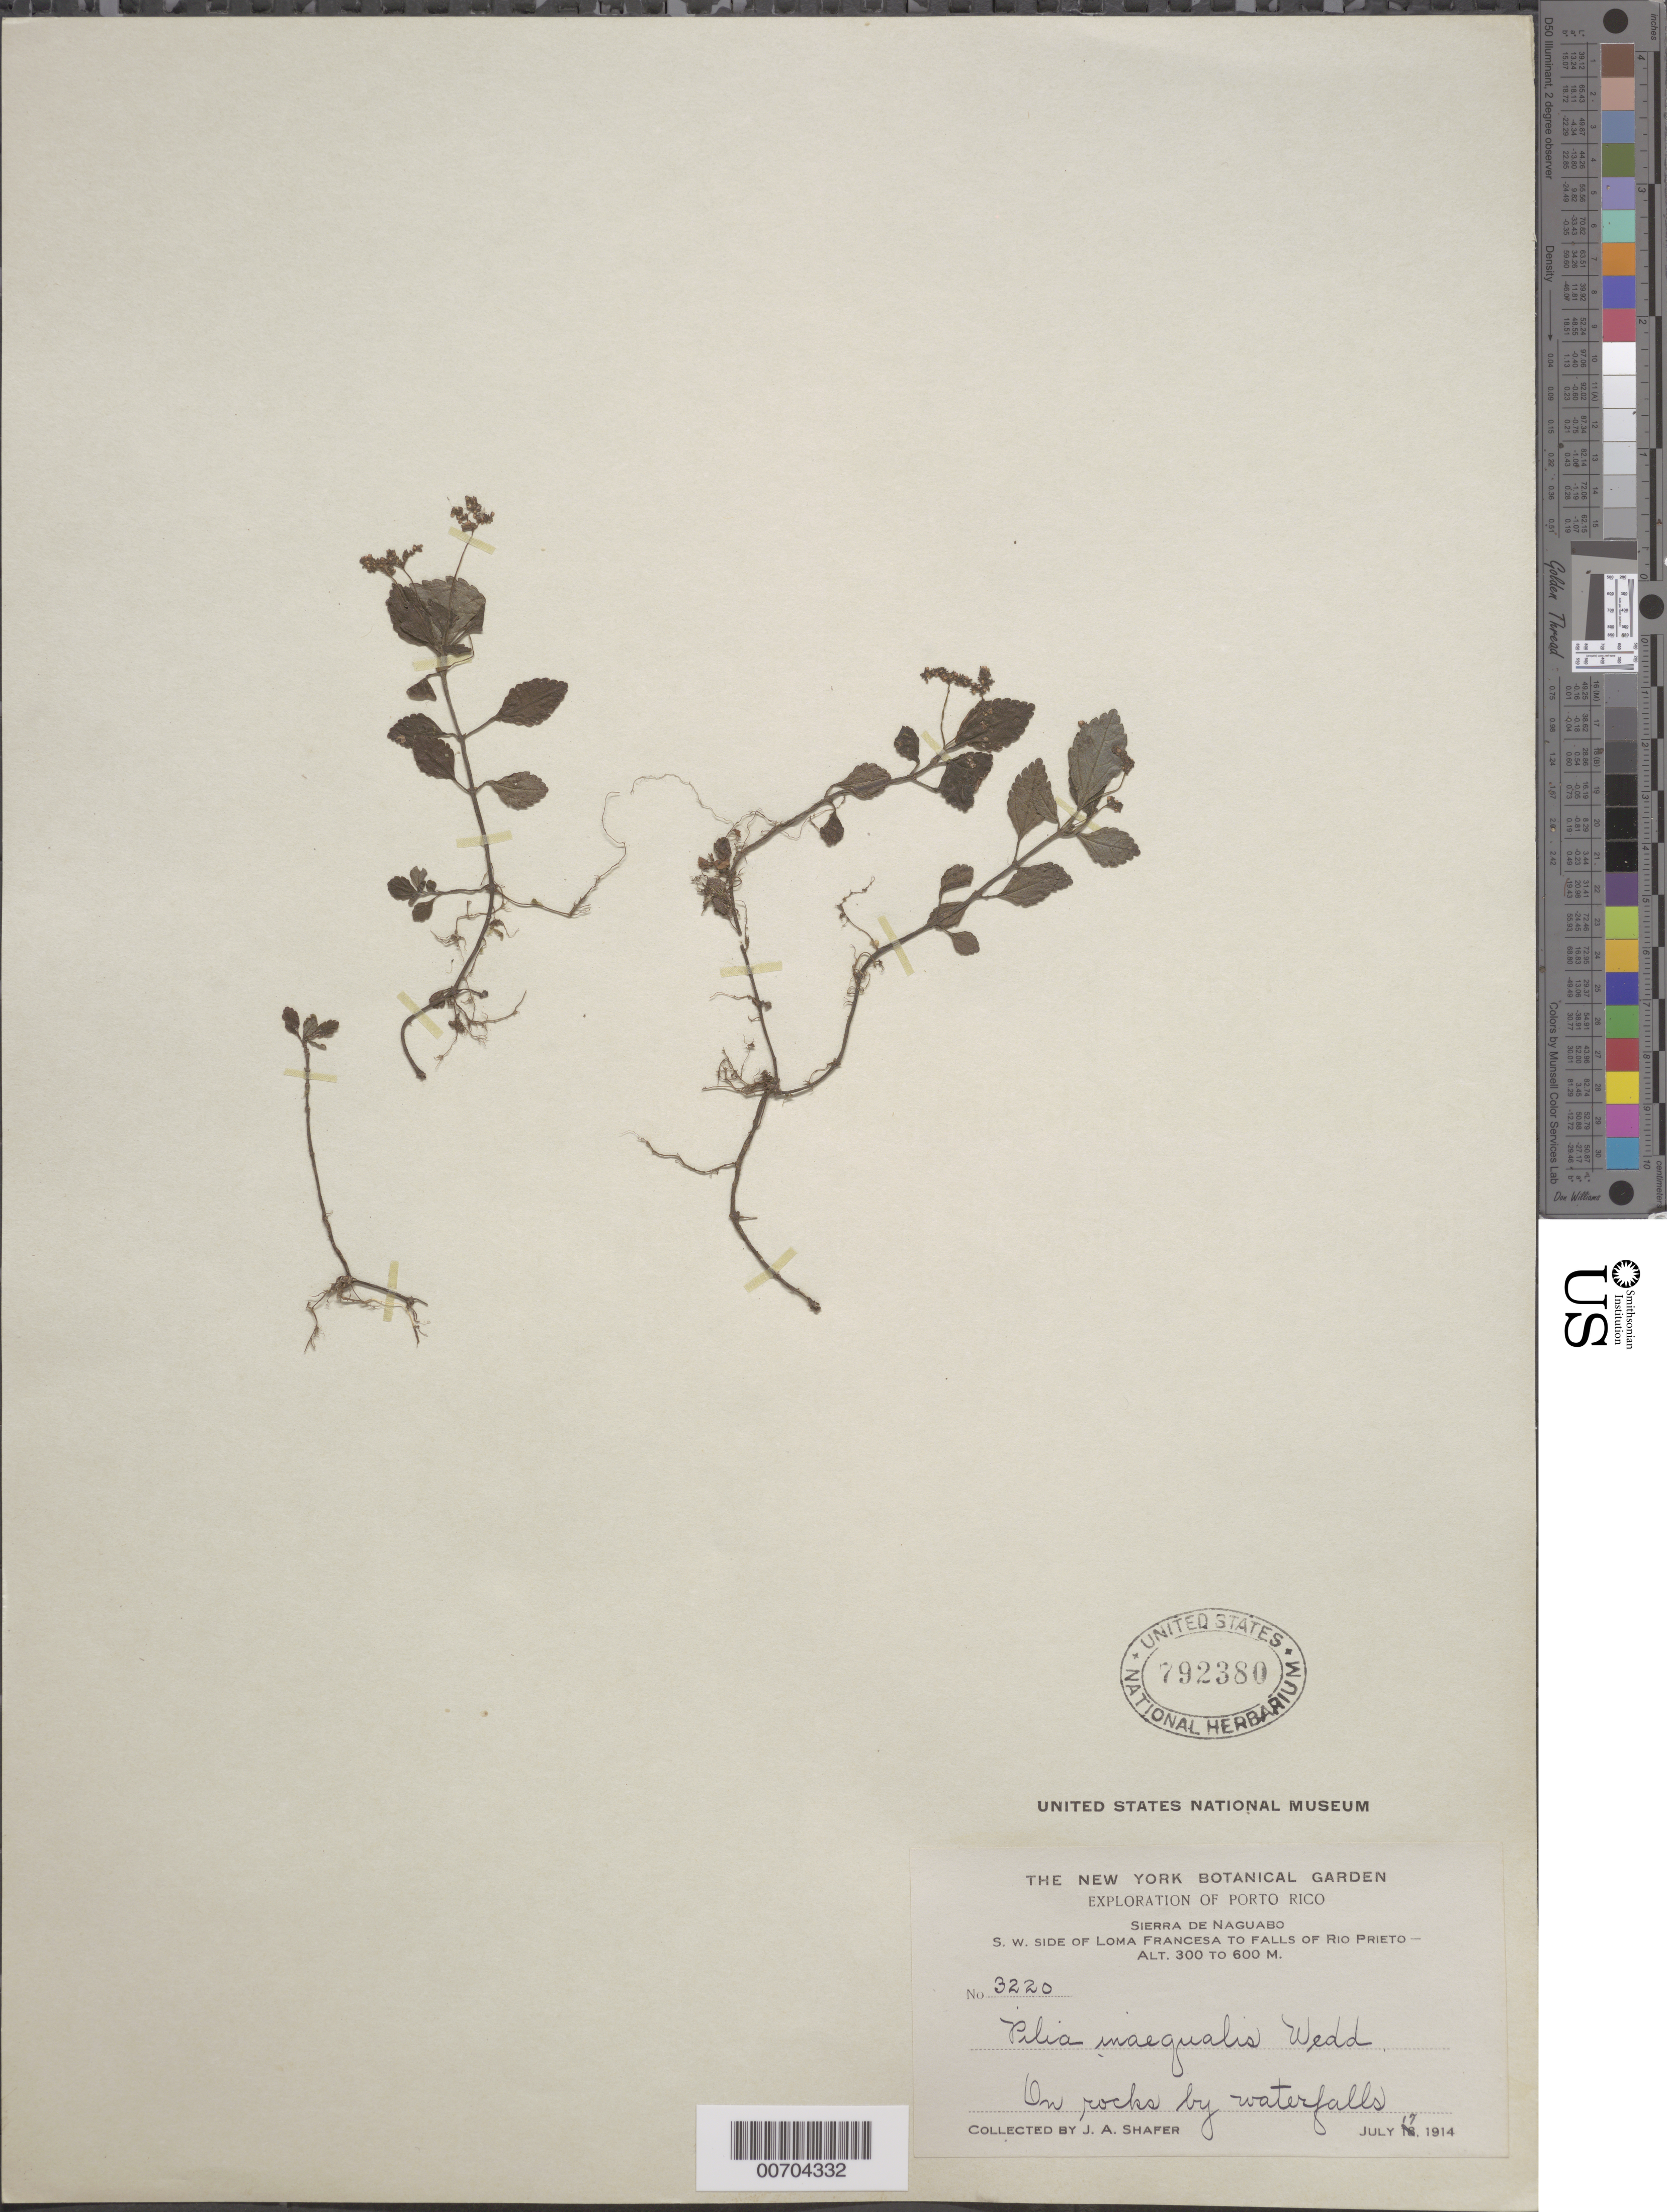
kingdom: Plantae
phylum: Tracheophyta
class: Magnoliopsida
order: Rosales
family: Urticaceae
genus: Pilea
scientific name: Pilea inaequalis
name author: (Juss. ex Poir.) Wedd.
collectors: J. A. Shafer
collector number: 3220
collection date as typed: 17 Jul 1914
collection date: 1914-07-17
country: Puerto Rico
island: Greater Antilles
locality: Sierra de Naguabo, SW side of Loma Francesa to Falls of Río Prieto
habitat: On rocks by waterfalls.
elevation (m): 300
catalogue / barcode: US 792380